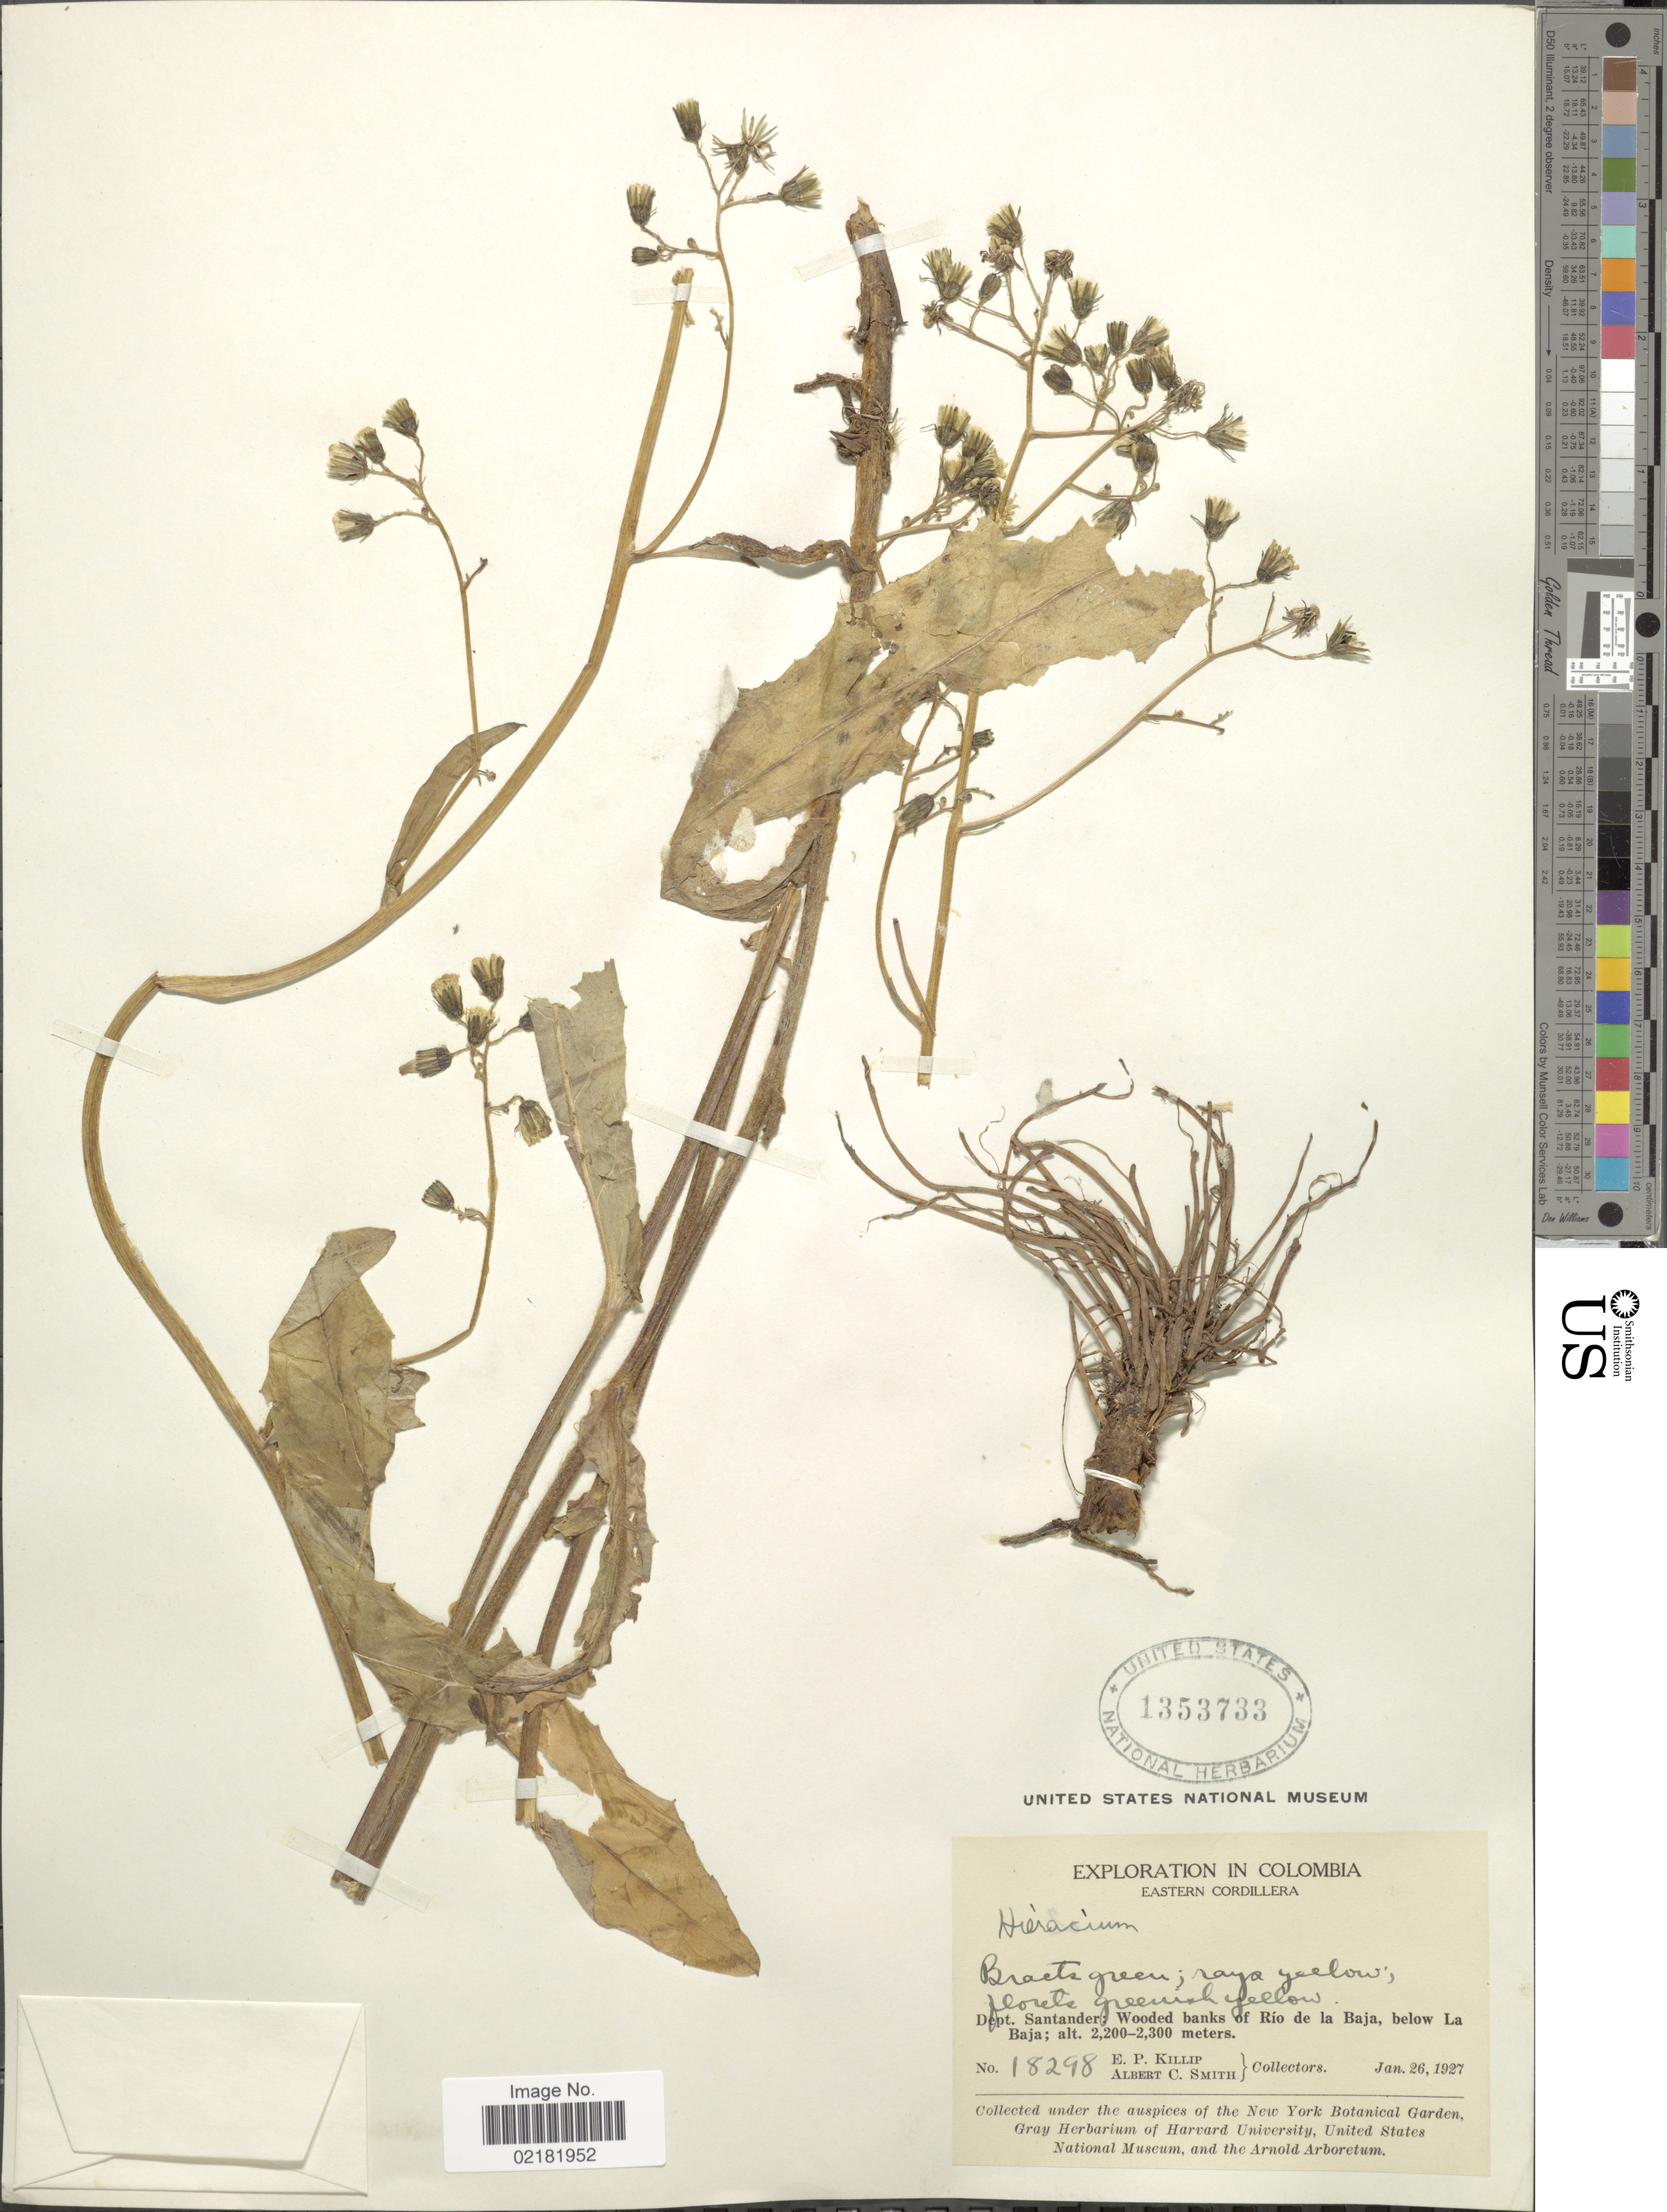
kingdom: Plantae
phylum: Tracheophyta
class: Magnoliopsida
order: Asterales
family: Asteraceae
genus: Hieracium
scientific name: Hieracium repandulare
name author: Druce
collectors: E. P. Killip & A. C. Smith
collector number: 18298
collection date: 1927-01-26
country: Colombia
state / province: Santander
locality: Wooded banks of Rio de la Baja, below La Baja, Eastern Cordillera.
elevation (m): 2200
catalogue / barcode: US 1353733